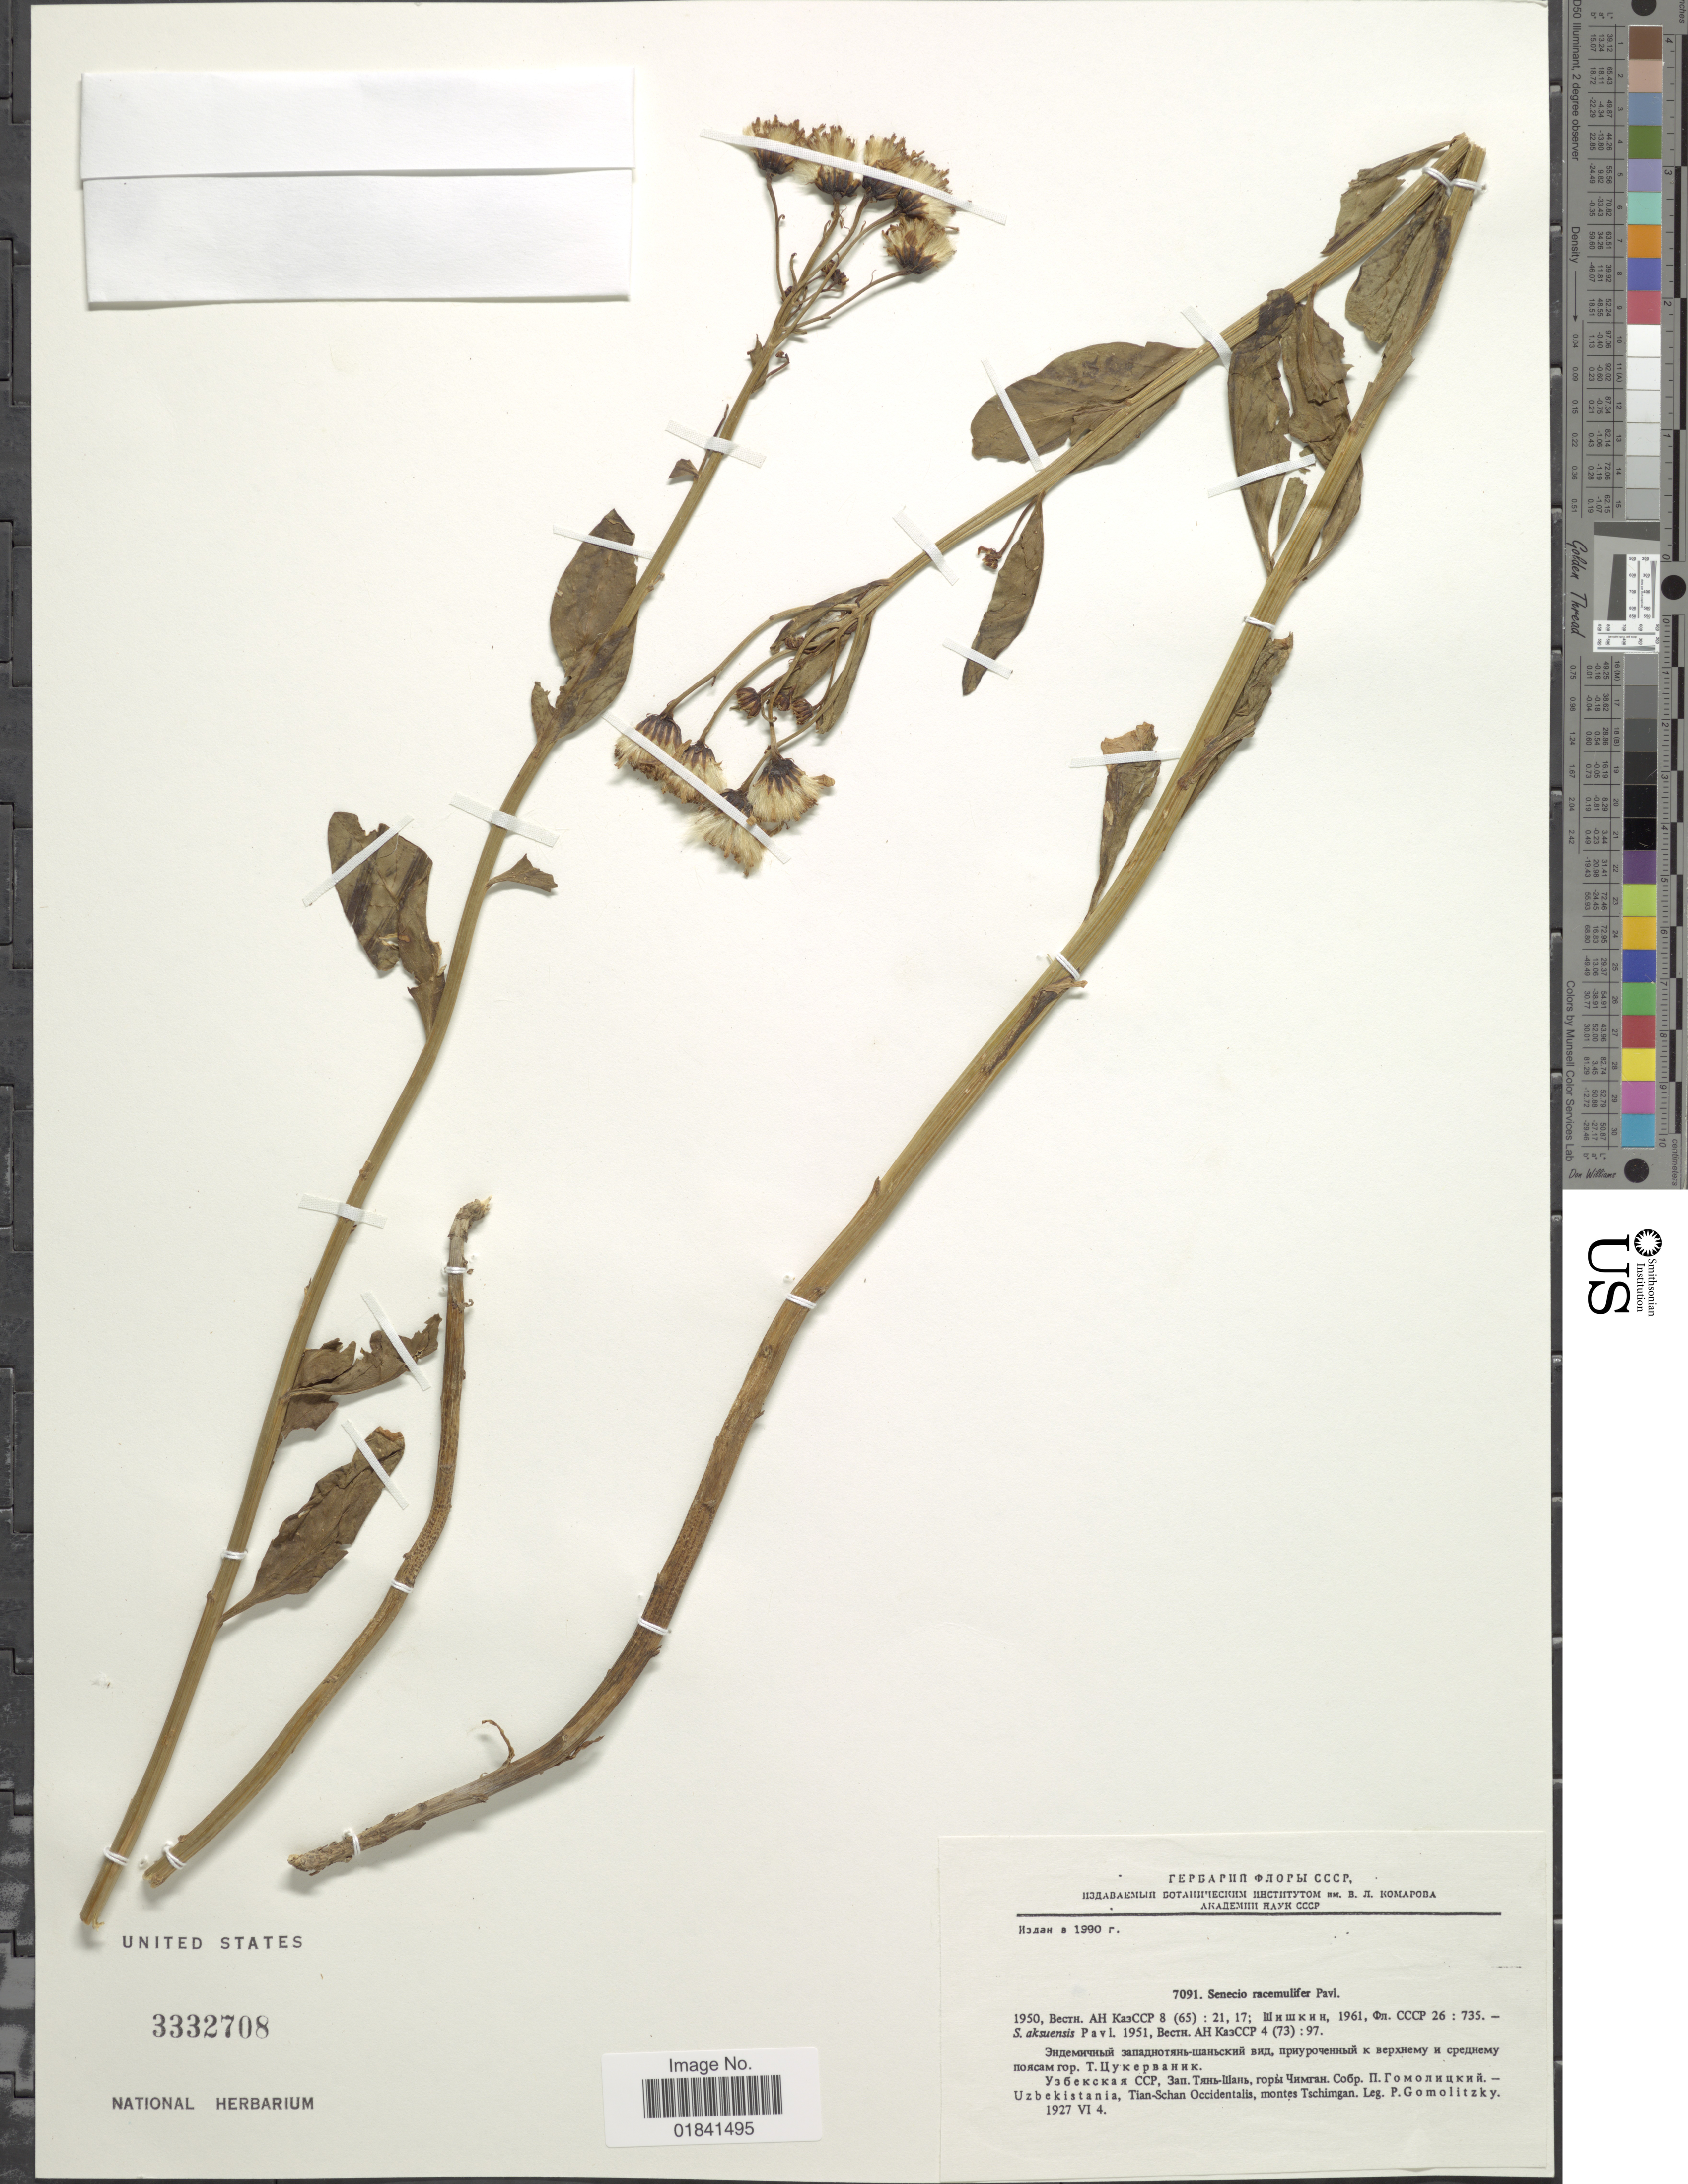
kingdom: Plantae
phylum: Tracheophyta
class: Magnoliopsida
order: Asterales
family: Asteraceae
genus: Senecio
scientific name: Senecio racemulifer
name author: Pavlov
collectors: -. Gomolitzky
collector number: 7091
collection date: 1927-06-04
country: Uzbekistan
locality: Uzbekistania, Tian-Schan Occidentalis, montes Tschimgan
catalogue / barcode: US 3332708